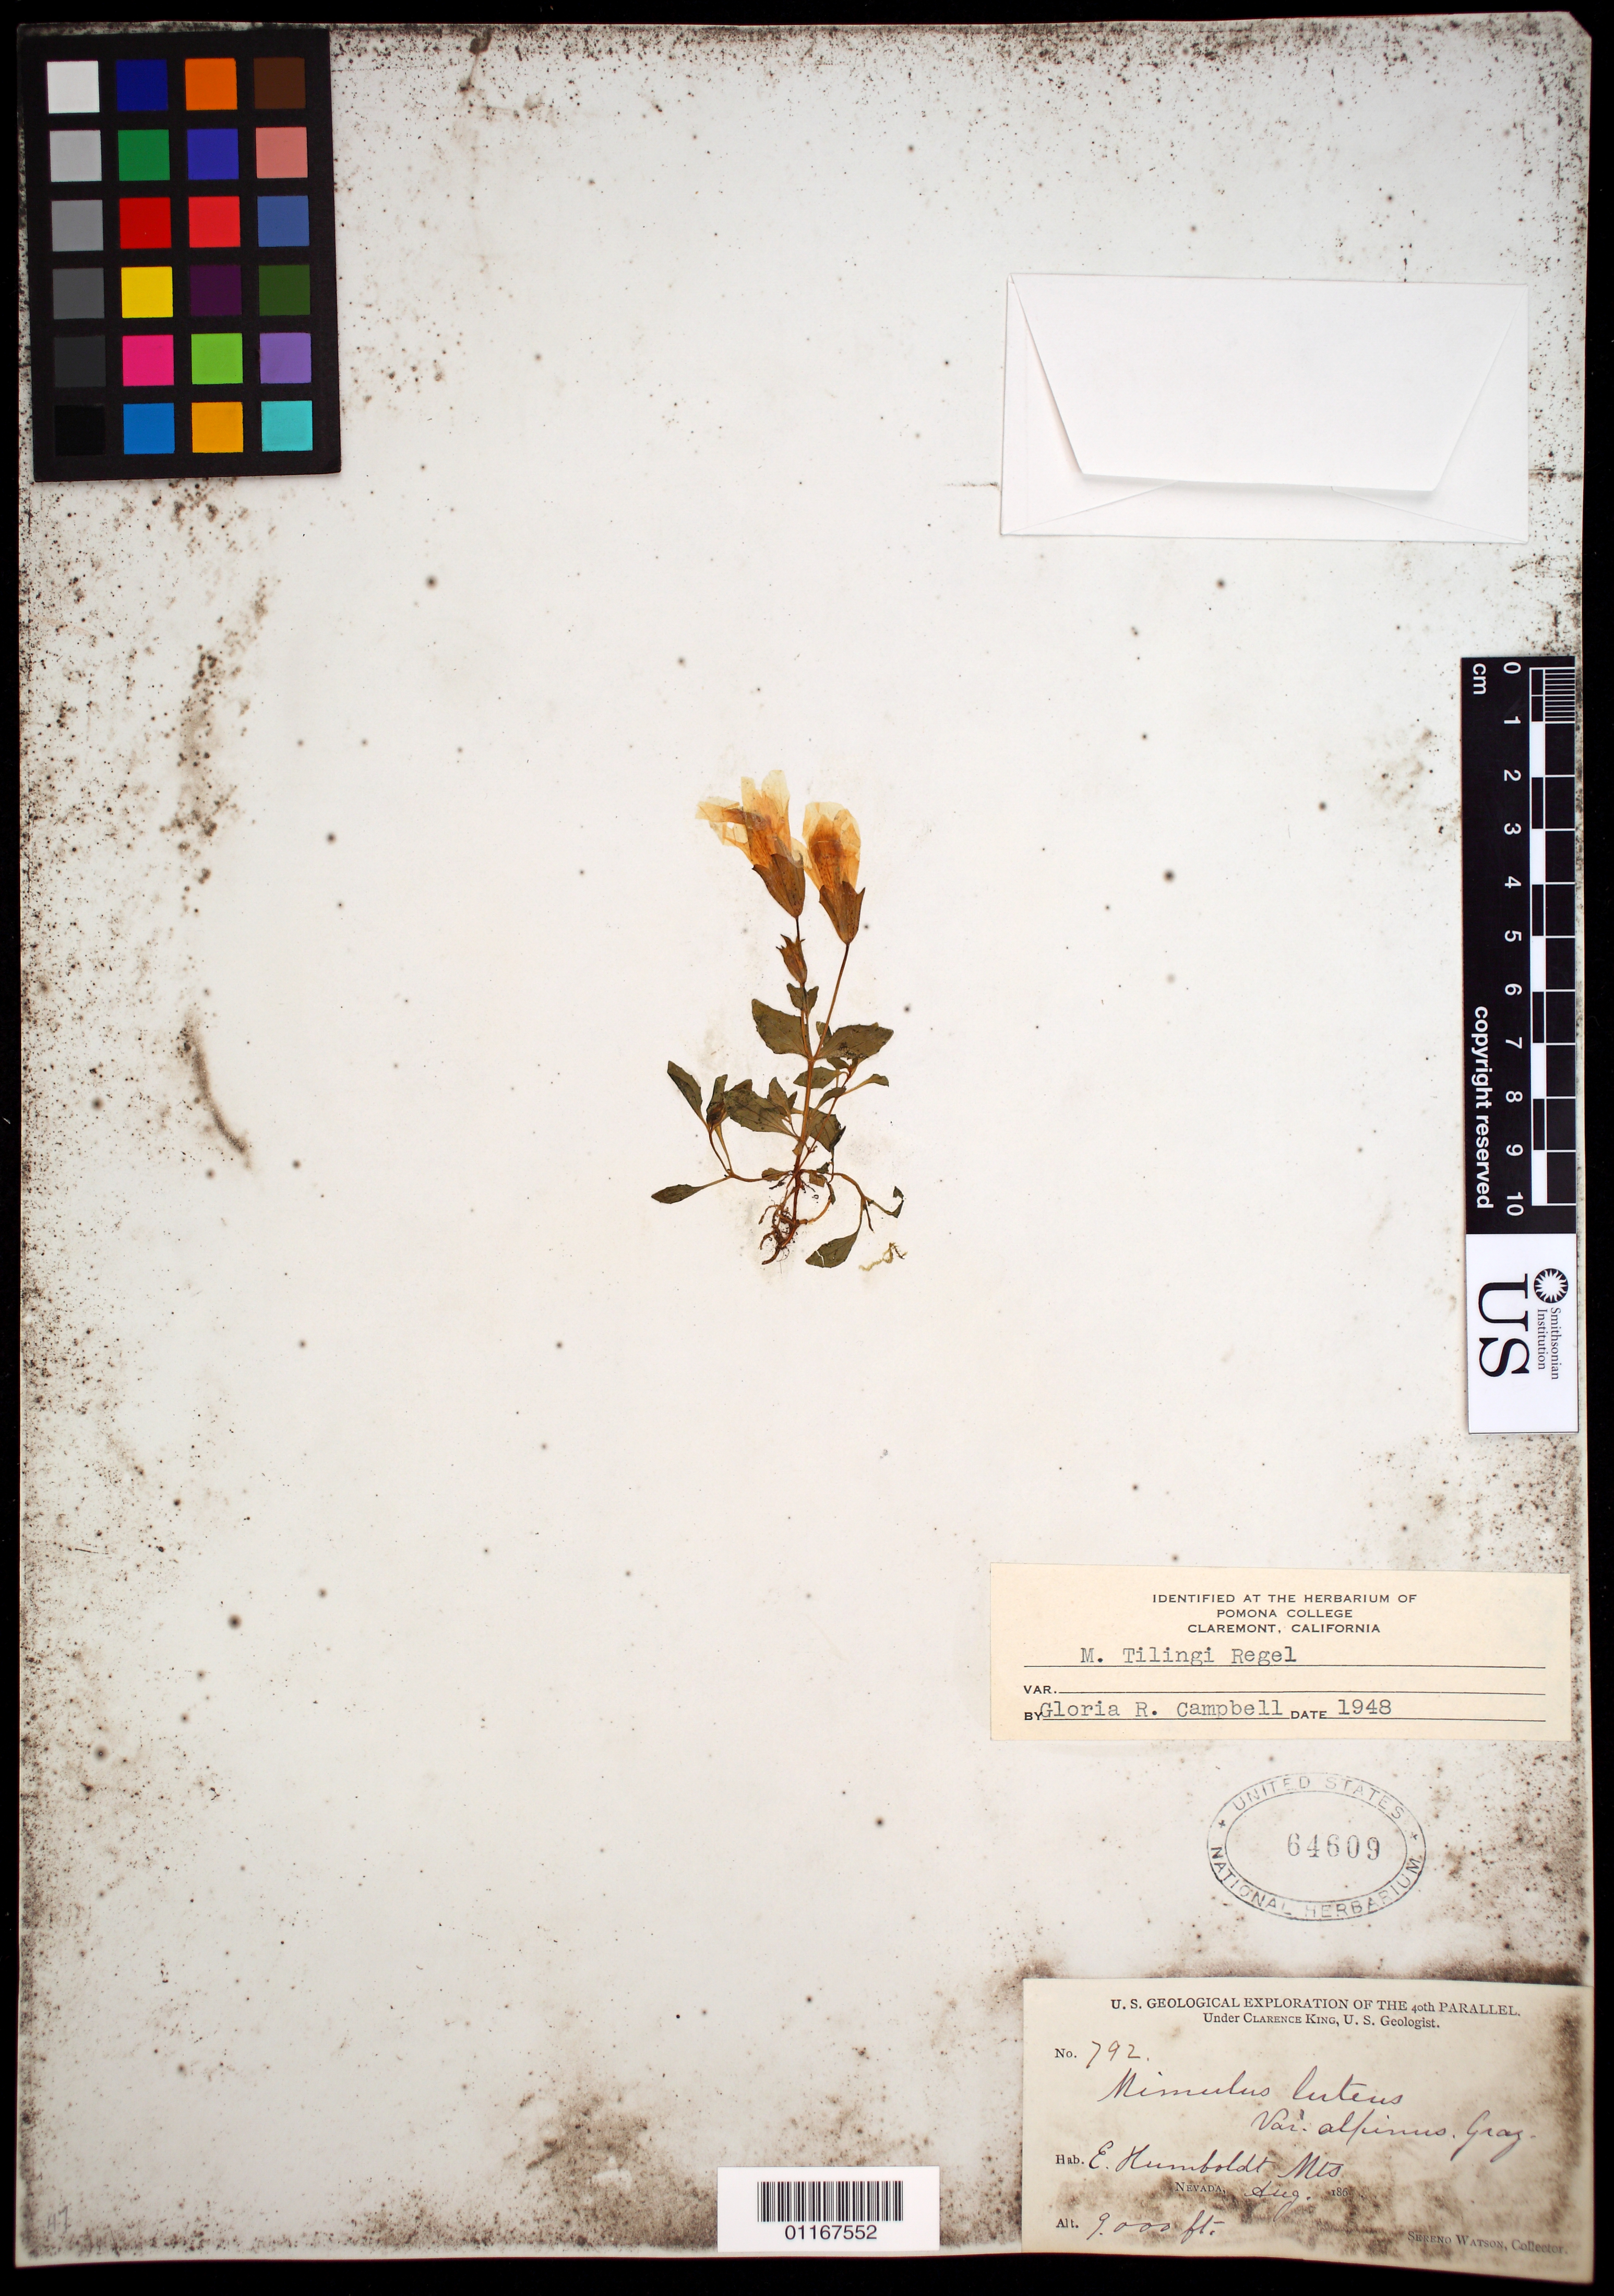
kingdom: Plantae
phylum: Tracheophyta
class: Magnoliopsida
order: Lamiales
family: Phrymaceae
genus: Mimulus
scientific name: Mimulus tilingii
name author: Regel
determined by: Campbell, G. R.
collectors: S. Watson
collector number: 792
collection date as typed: Aug 186-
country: United States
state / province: Nevada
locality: E. Humboldt Mts.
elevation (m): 2743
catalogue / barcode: US 64609